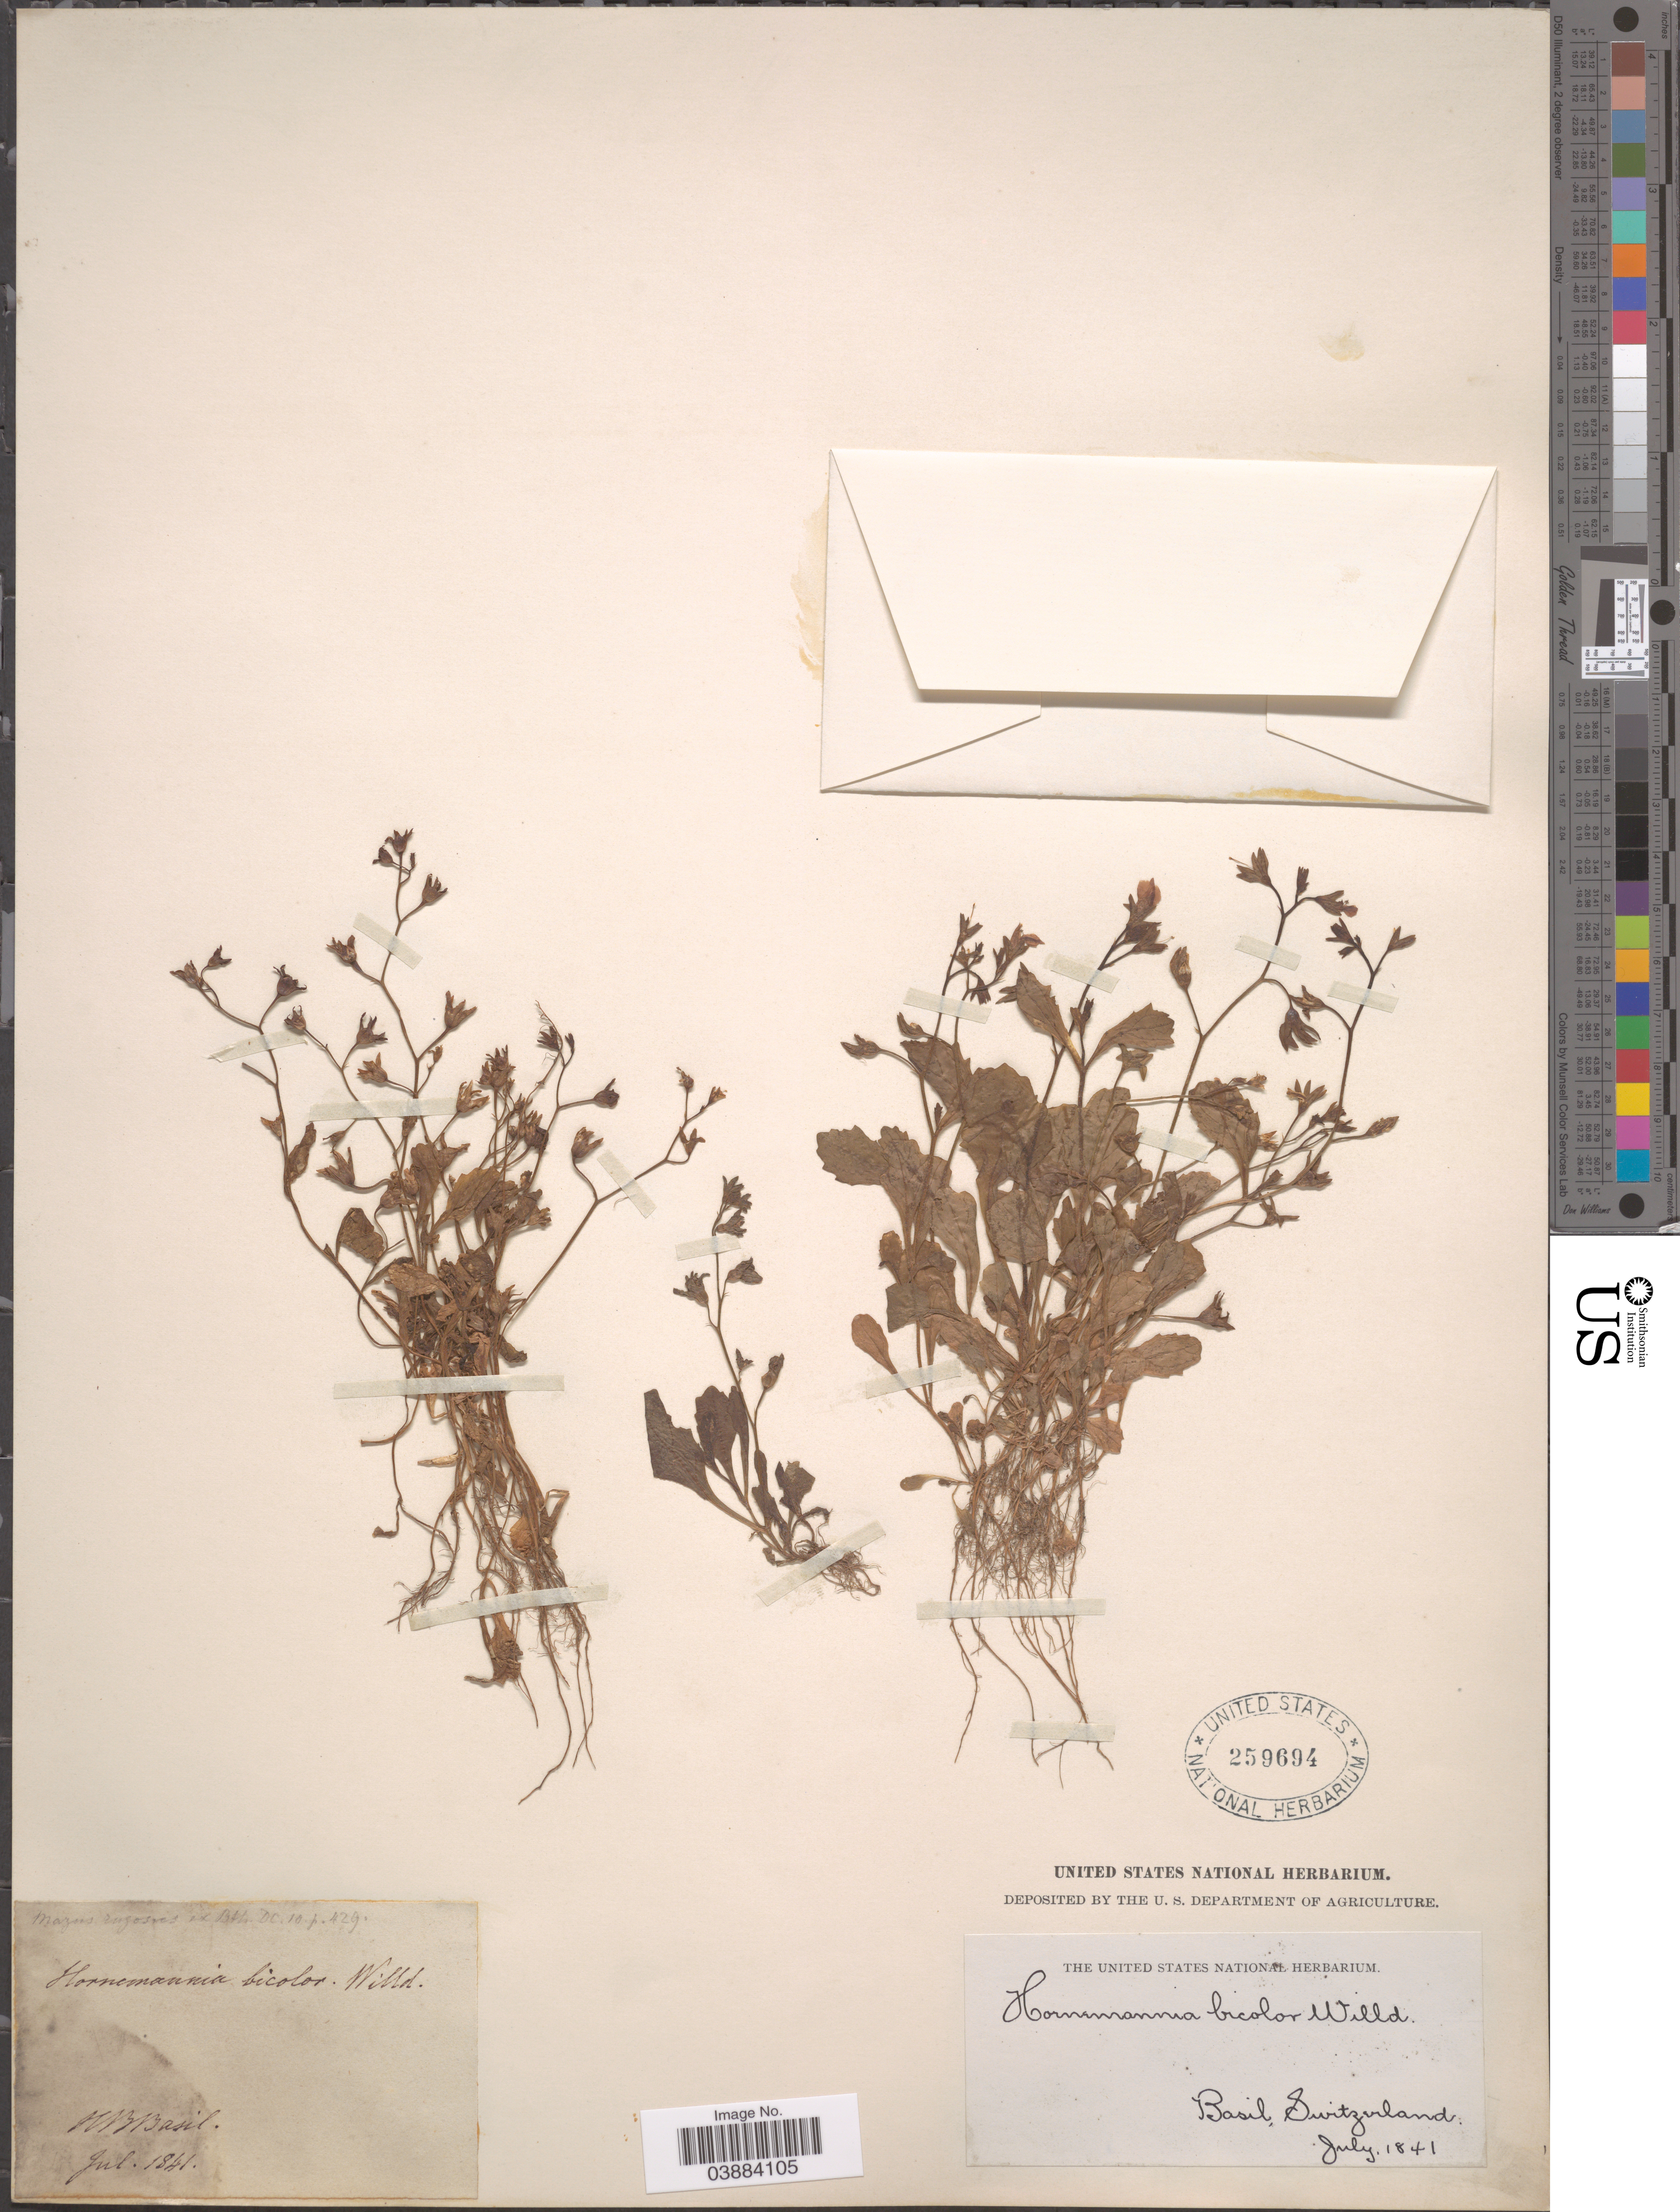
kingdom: Plantae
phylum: Tracheophyta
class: Magnoliopsida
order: Lamiales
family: Mazaceae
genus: Mazus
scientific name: Mazus bicolor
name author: Benth.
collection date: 1841-07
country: Switzerland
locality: Basil Switzerland.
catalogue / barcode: US 259694